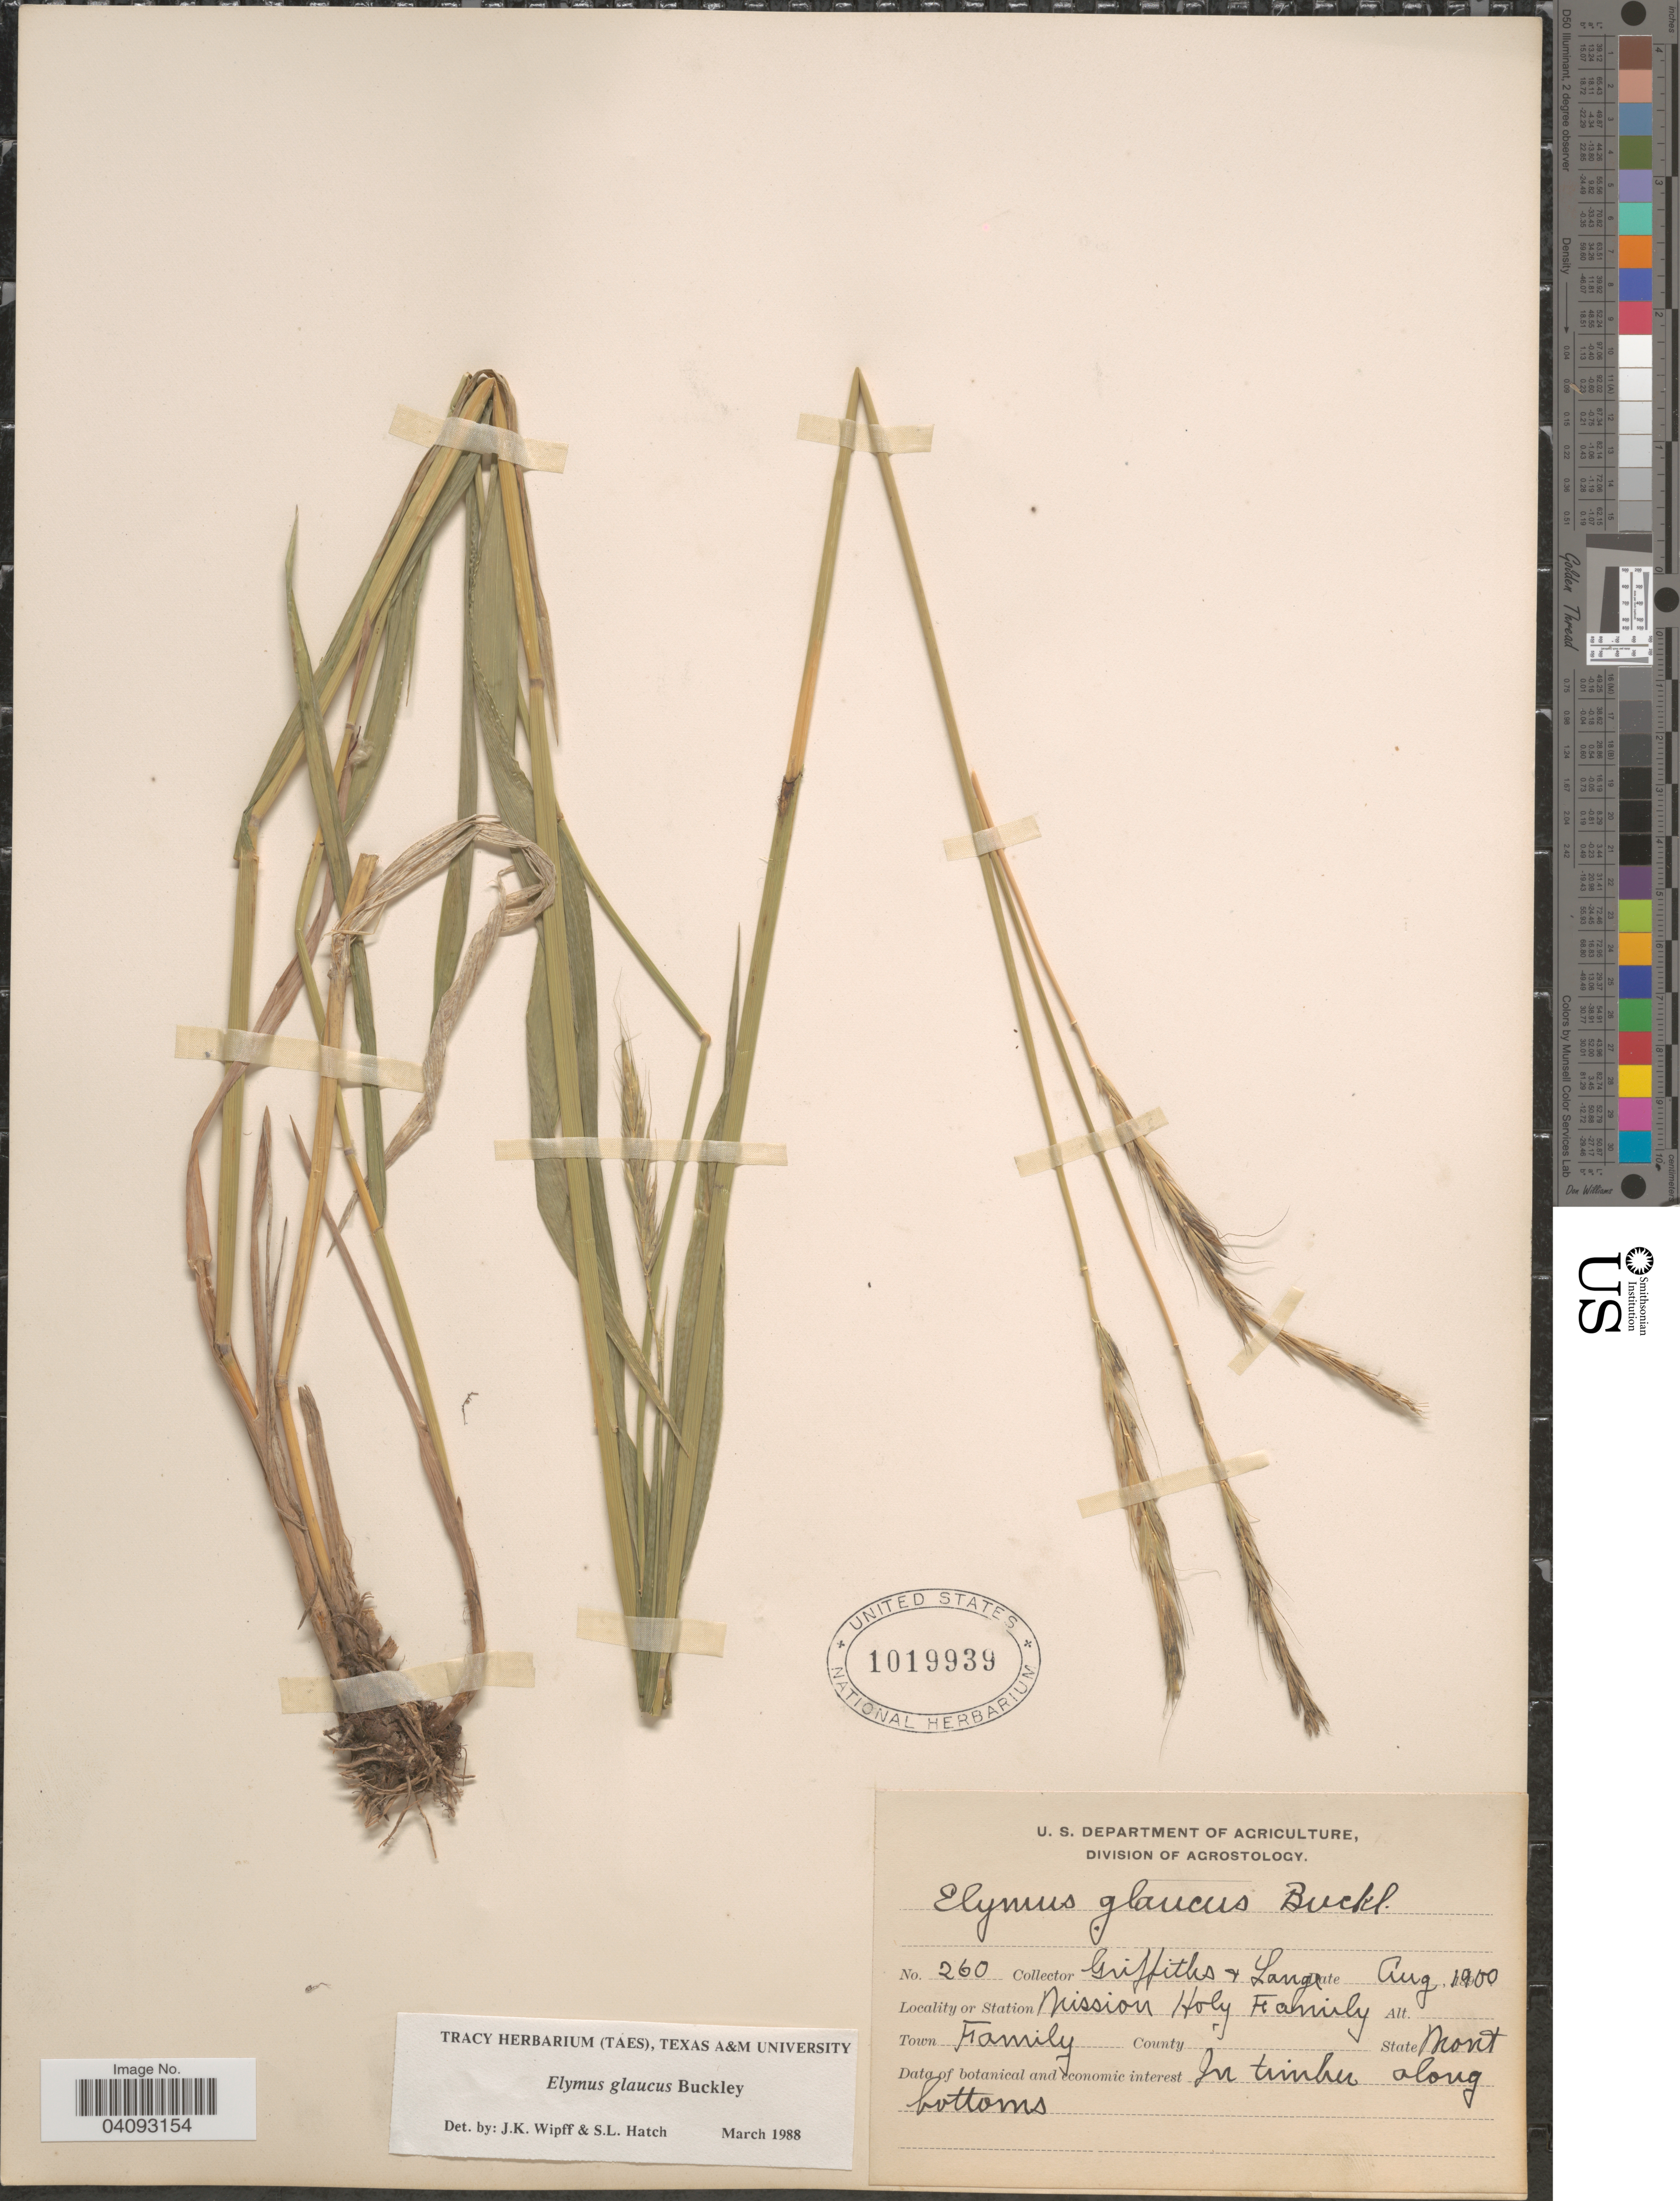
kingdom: Plantae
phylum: Tracheophyta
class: Liliopsida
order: Poales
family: Poaceae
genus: Elymus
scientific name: Elymus glaucus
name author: Buckley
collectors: -- Griffiths & -- Lange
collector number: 260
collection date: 1900-08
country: United States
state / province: Montana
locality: Mission Holy Family. Town Family. In timber along bottoms.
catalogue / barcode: US 1019939